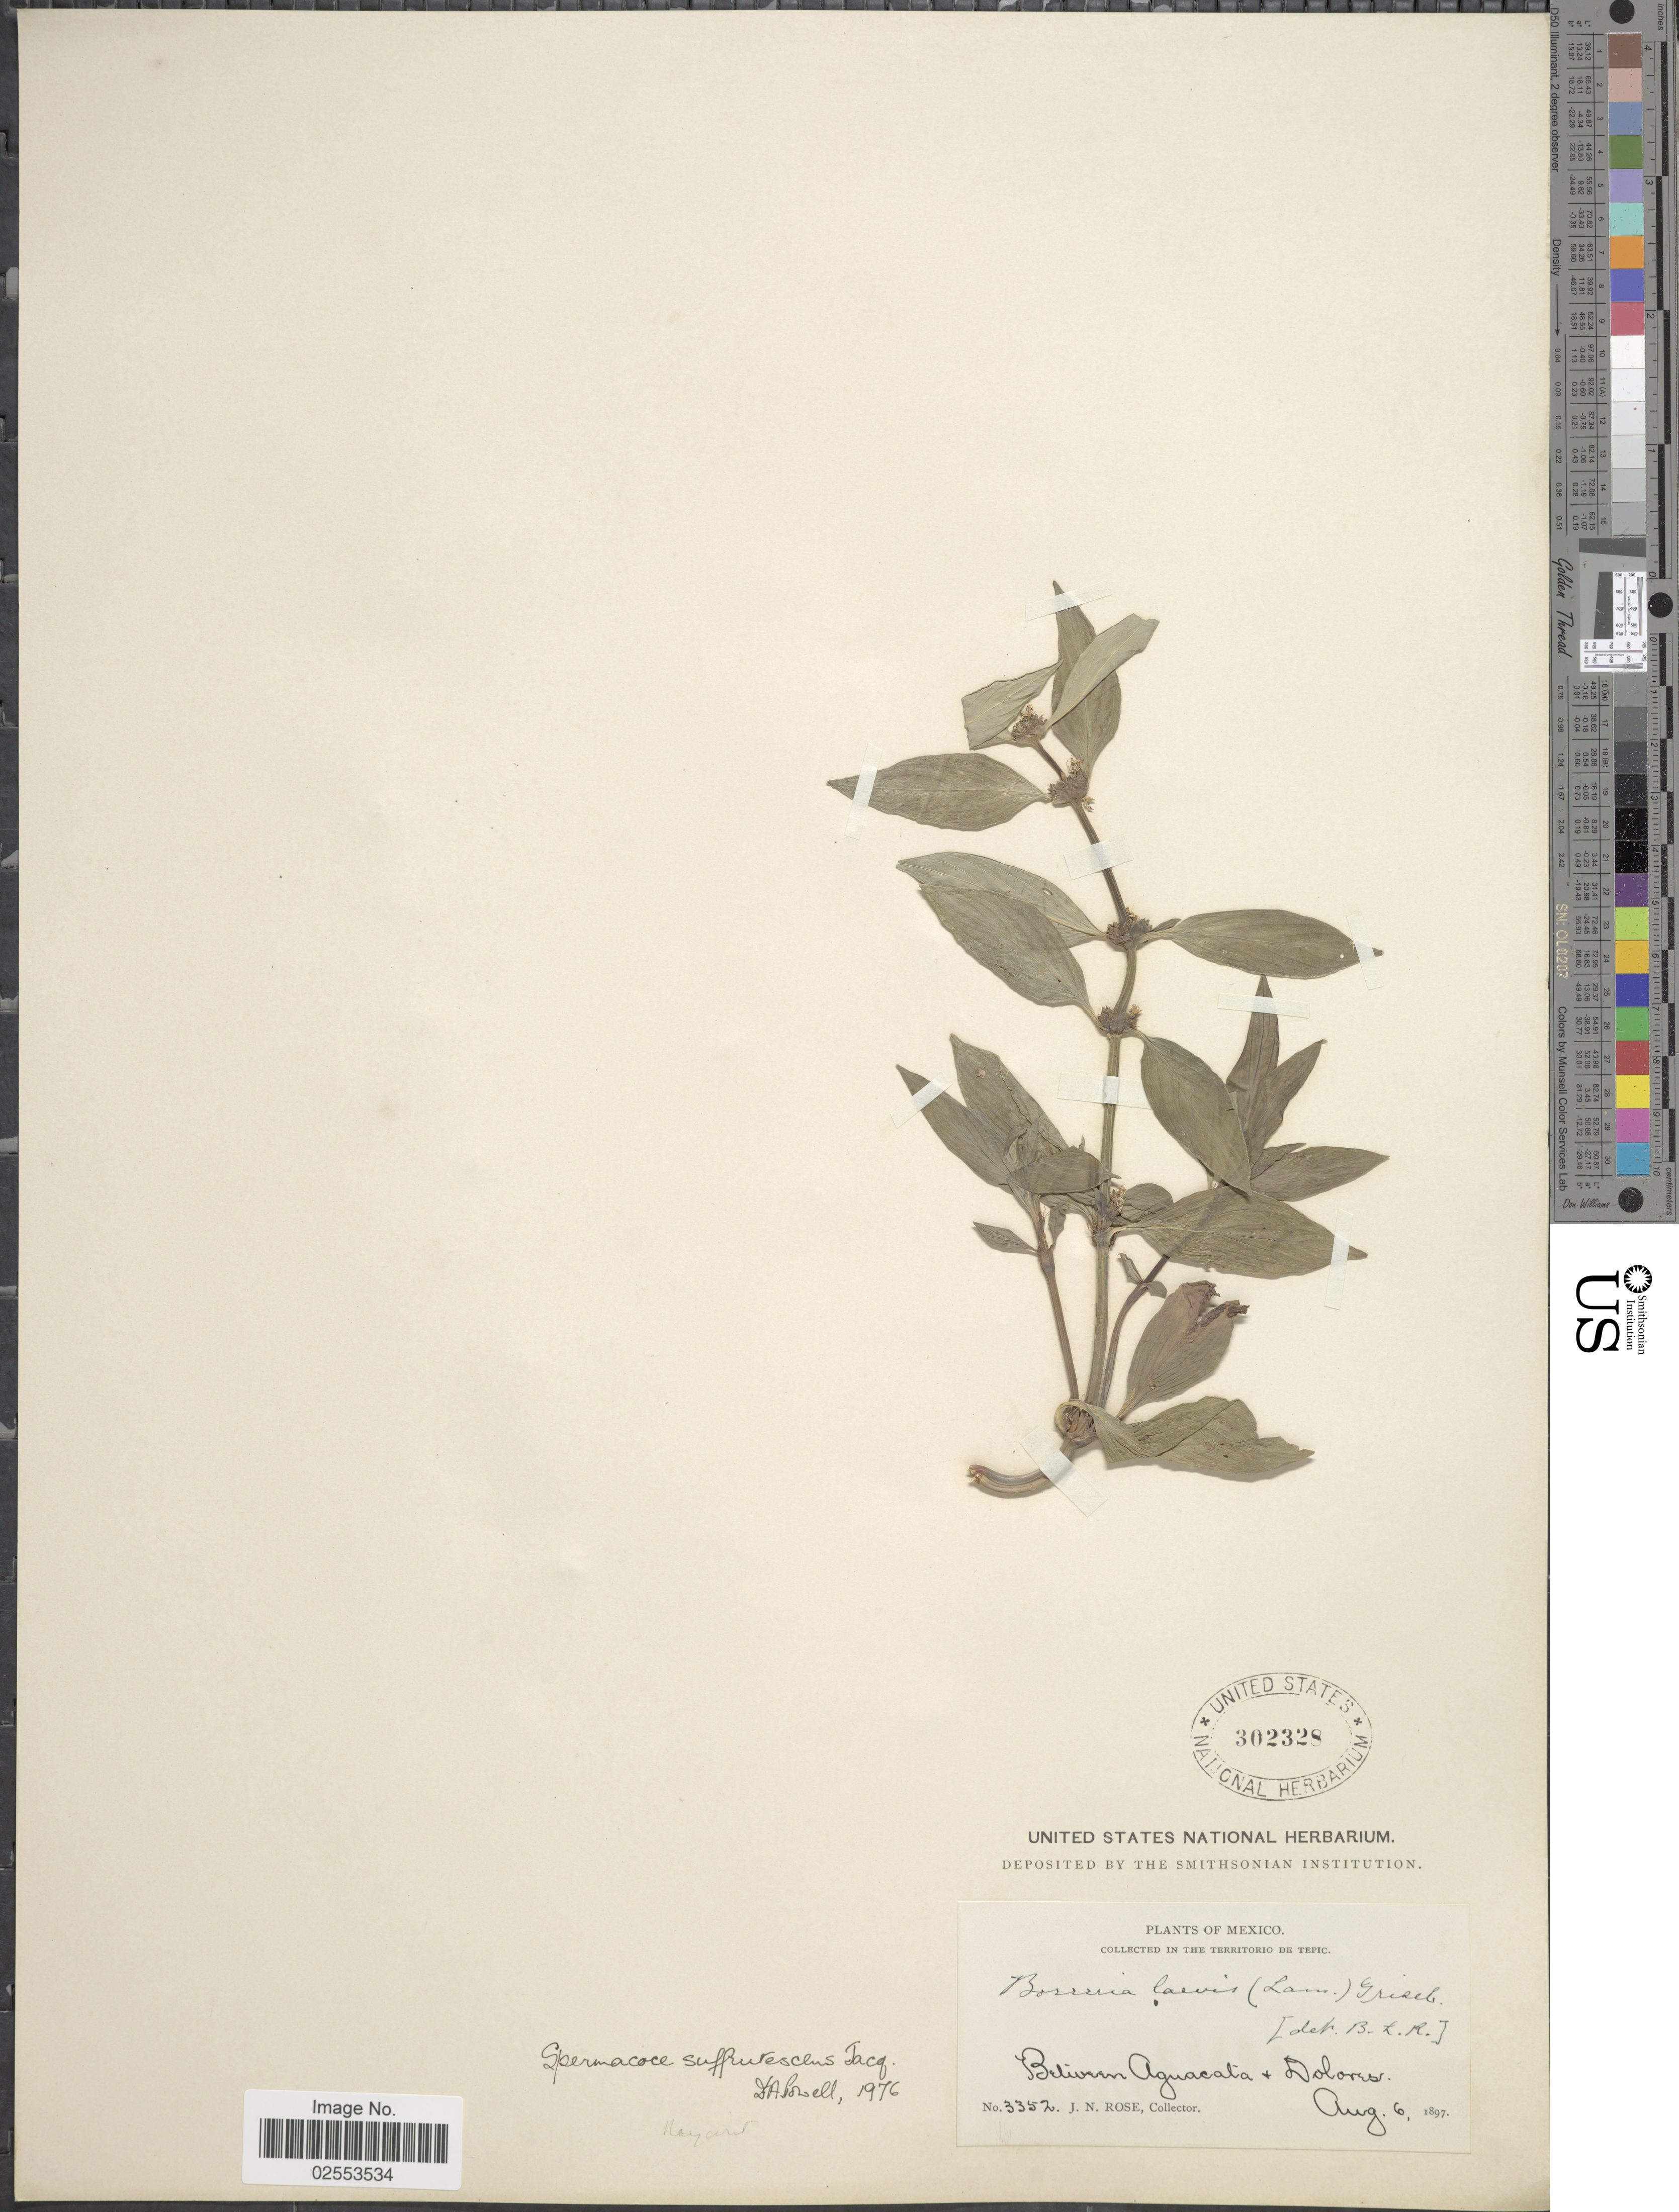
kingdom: Plantae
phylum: Tracheophyta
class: Magnoliopsida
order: Gentianales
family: Rubiaceae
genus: Spermacoce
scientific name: Spermacoce assurgens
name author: Ruiz & Pav.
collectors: J. N. Rose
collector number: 3352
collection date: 1897-08-06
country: Mexico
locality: Territorio de Tepic. Between Aguacata & Dolores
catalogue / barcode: US 302328